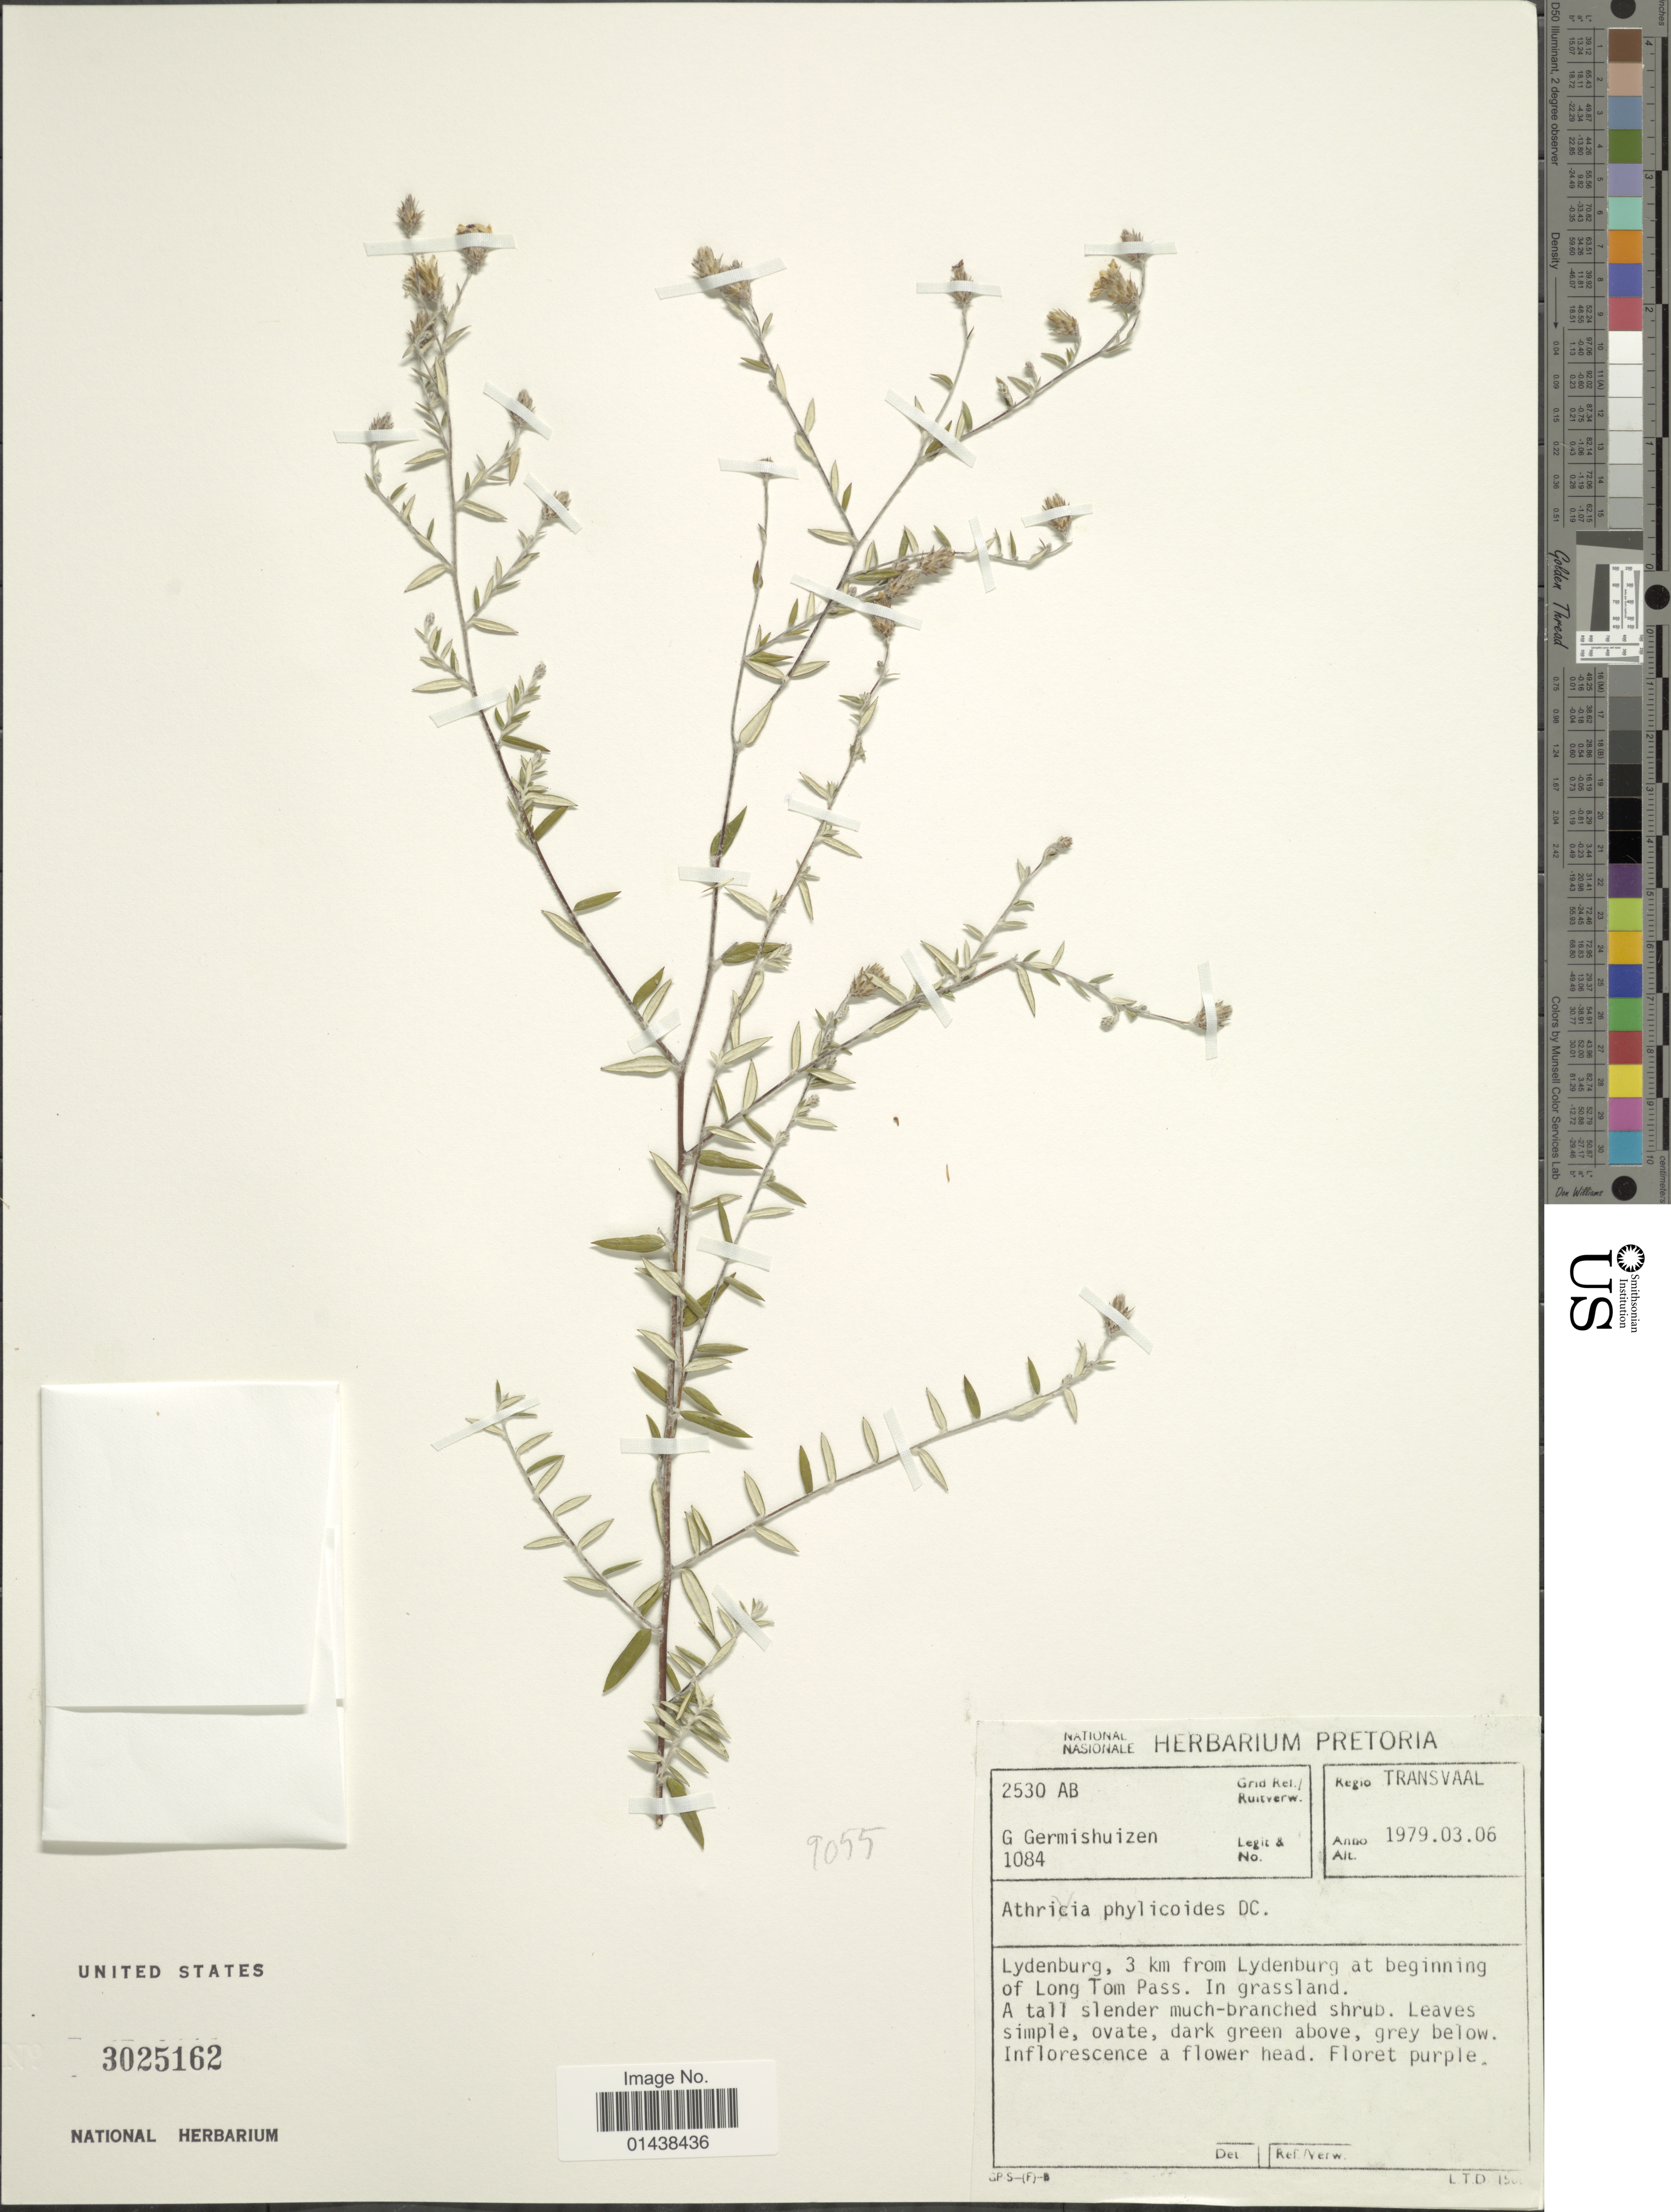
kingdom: Plantae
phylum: Tracheophyta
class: Magnoliopsida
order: Asterales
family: Asteraceae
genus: Athrixia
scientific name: Athrixia phylicoides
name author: DC.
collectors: G. Germishuizen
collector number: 1084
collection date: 1979-03-06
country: South Africa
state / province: Mpumalanga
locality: Regio Transvaal, Lydenburg, 3 km from Lydenburg at beginning of Long Tom Pass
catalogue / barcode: US 3025162